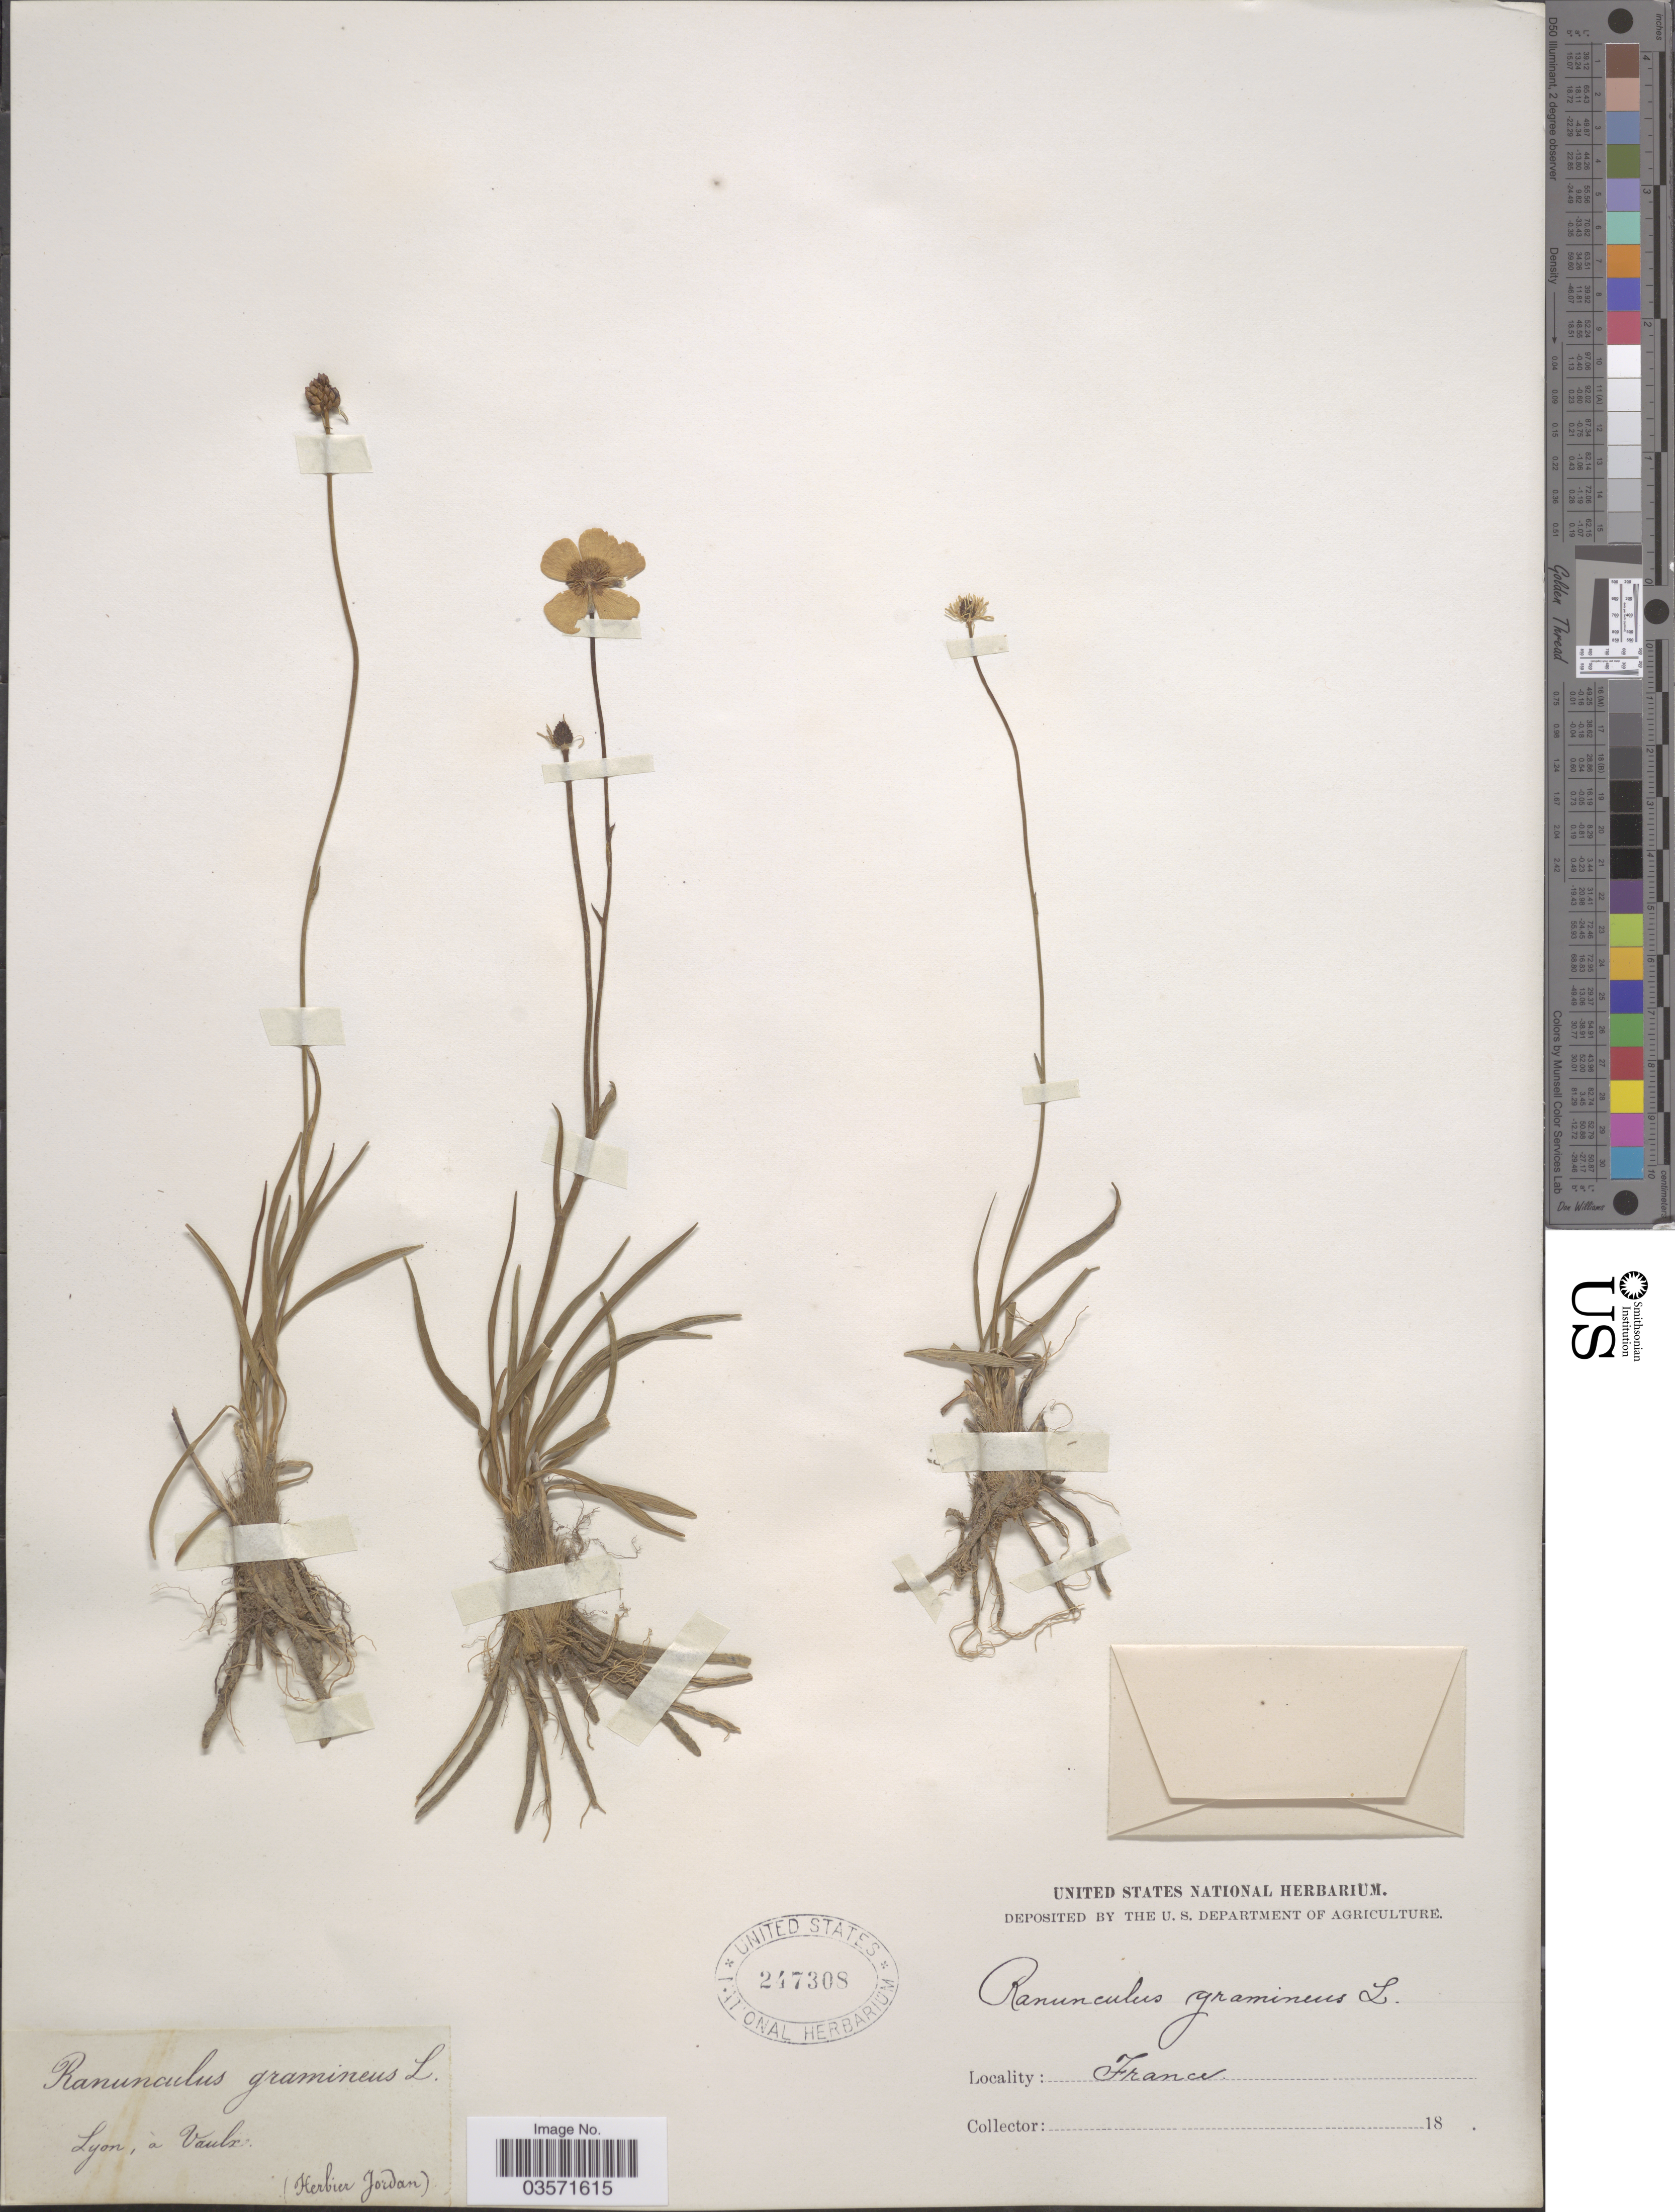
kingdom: Plantae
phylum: Tracheophyta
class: Magnoliopsida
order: Ranunculales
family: Ranunculaceae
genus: Ranunculus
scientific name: Ranunculus gramineus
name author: L.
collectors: ex herb. Jordan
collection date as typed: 18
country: France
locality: Lyon, à Vaulx.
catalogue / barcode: US 247308